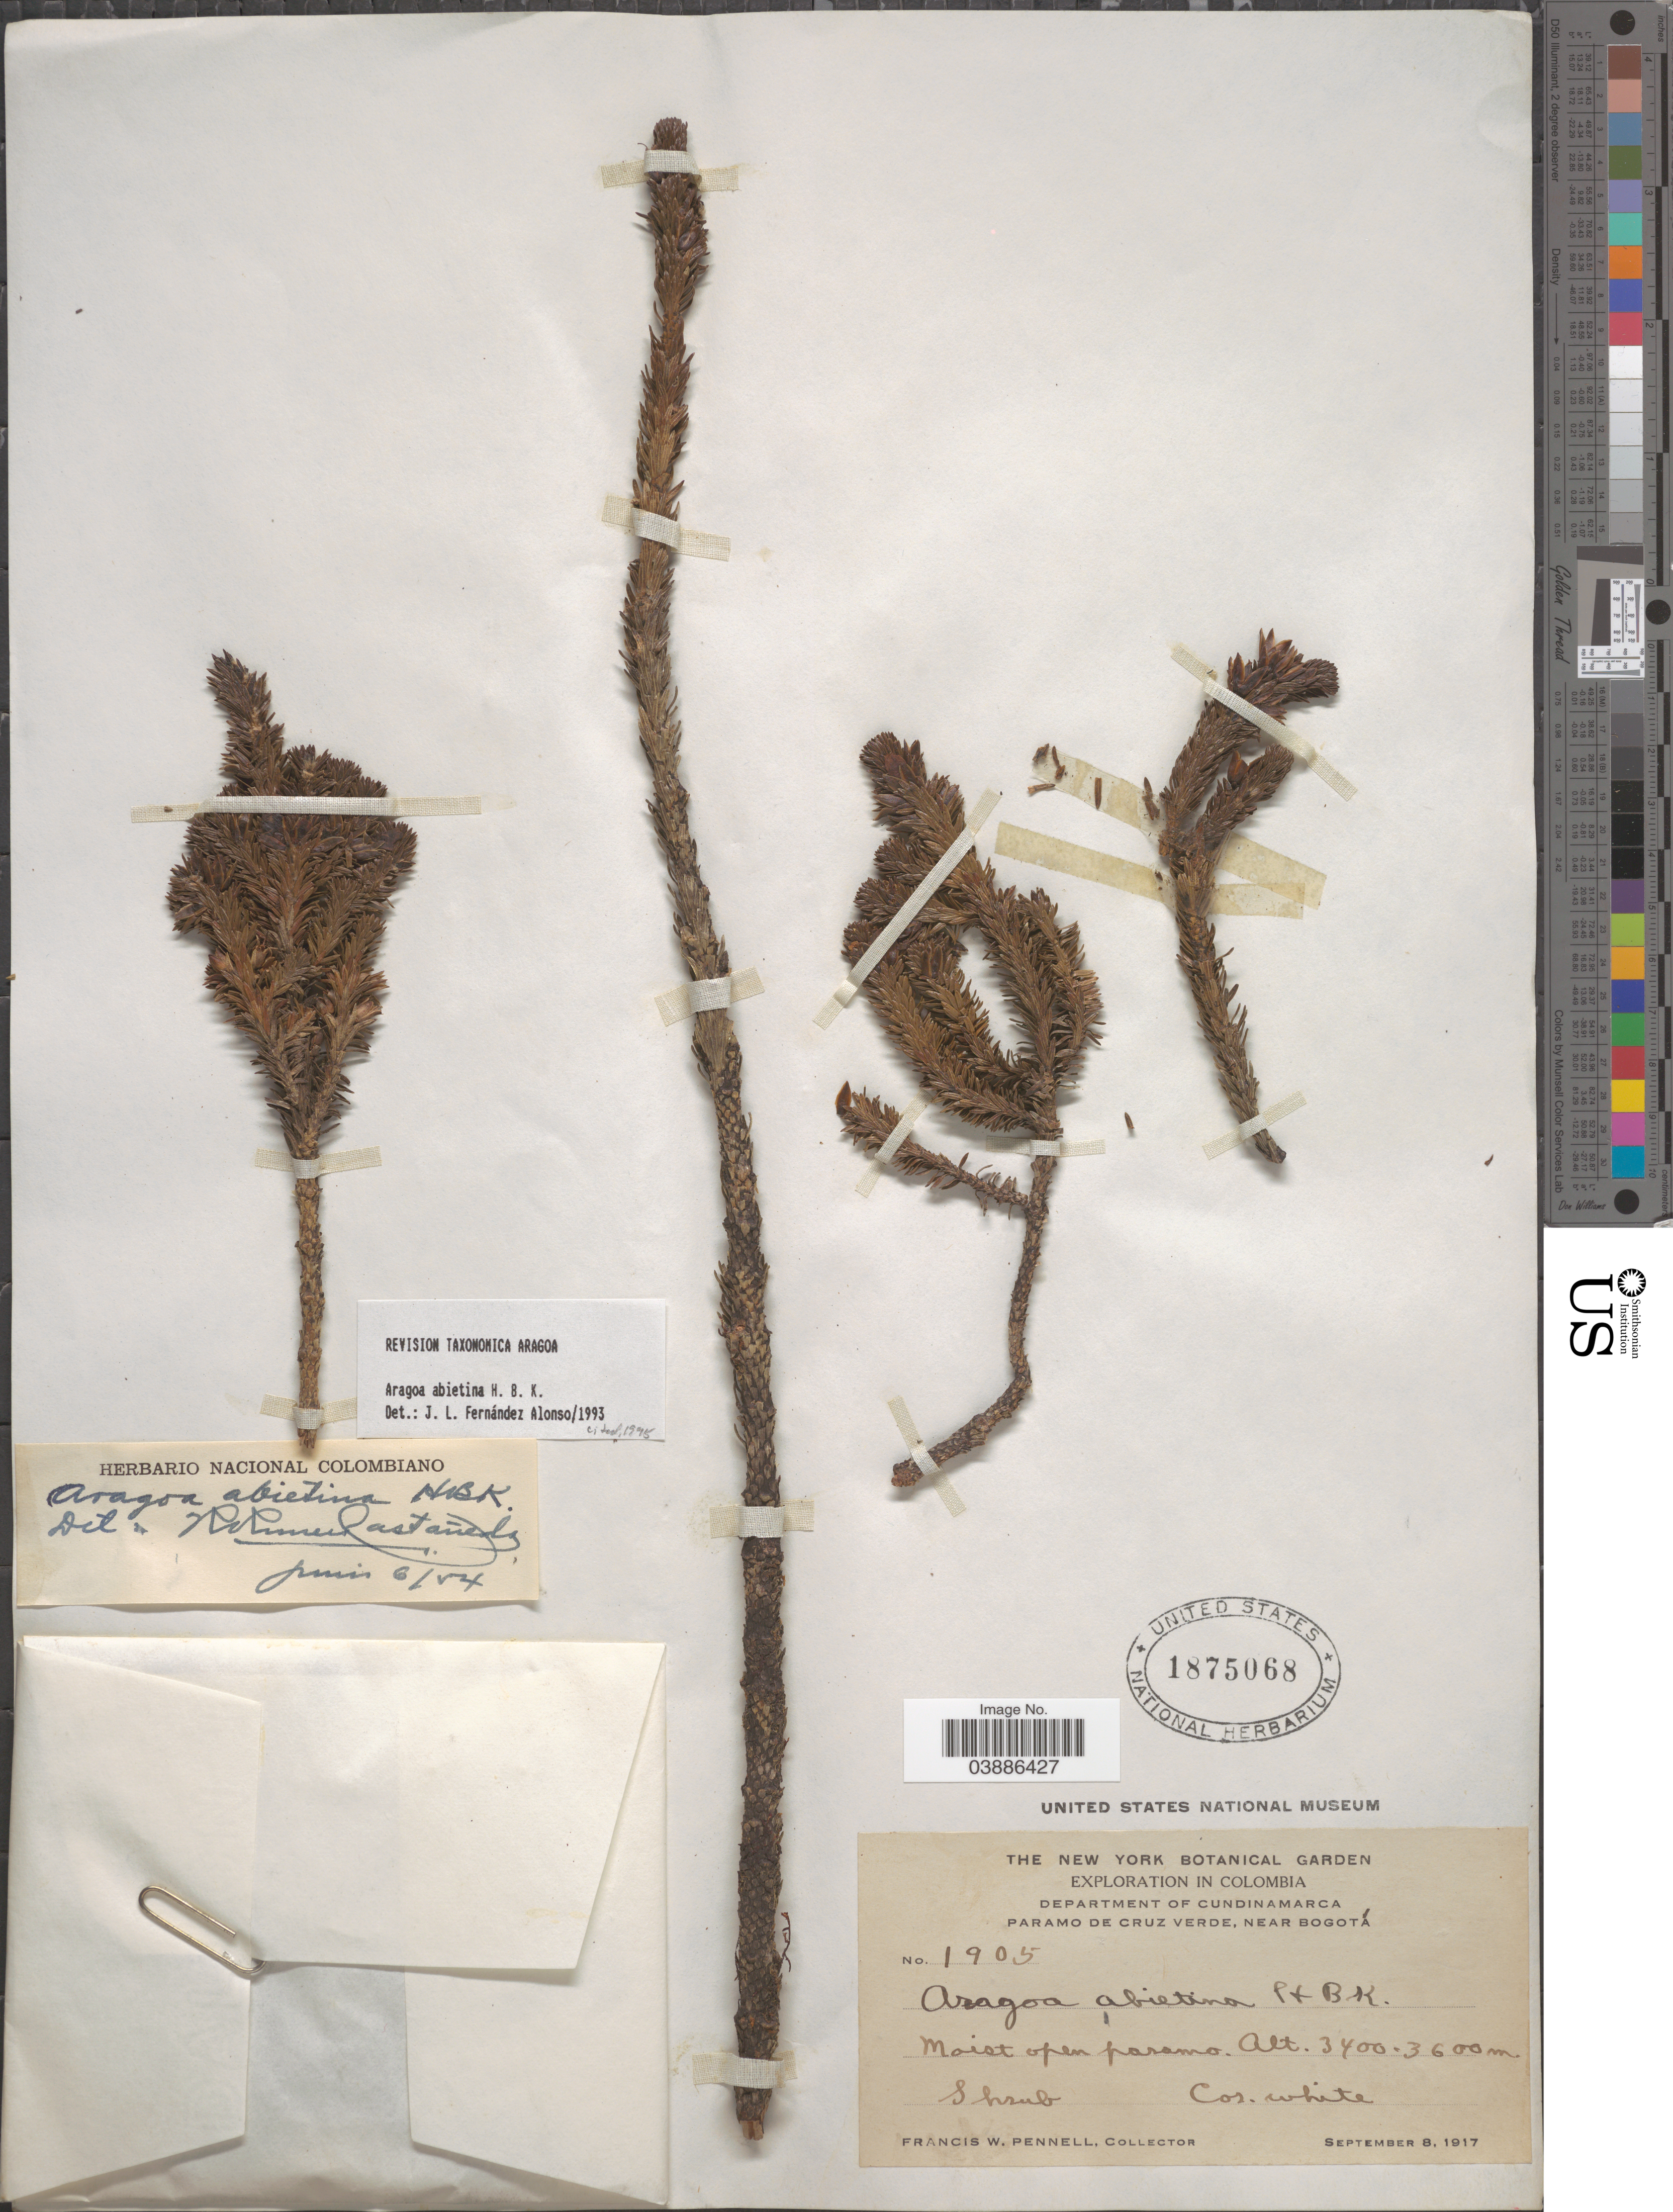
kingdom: Plantae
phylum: Tracheophyta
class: Magnoliopsida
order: Lamiales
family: Plantaginaceae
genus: Aragoa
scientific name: Aragoa abietina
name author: Kunth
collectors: F. W. Pennell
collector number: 1905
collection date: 1917-09-08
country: Colombia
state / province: Cundinamarca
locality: Department of Cundinamarca. Paramo de Cruz Verde, near Bogotá.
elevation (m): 3400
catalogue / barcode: US 1875068